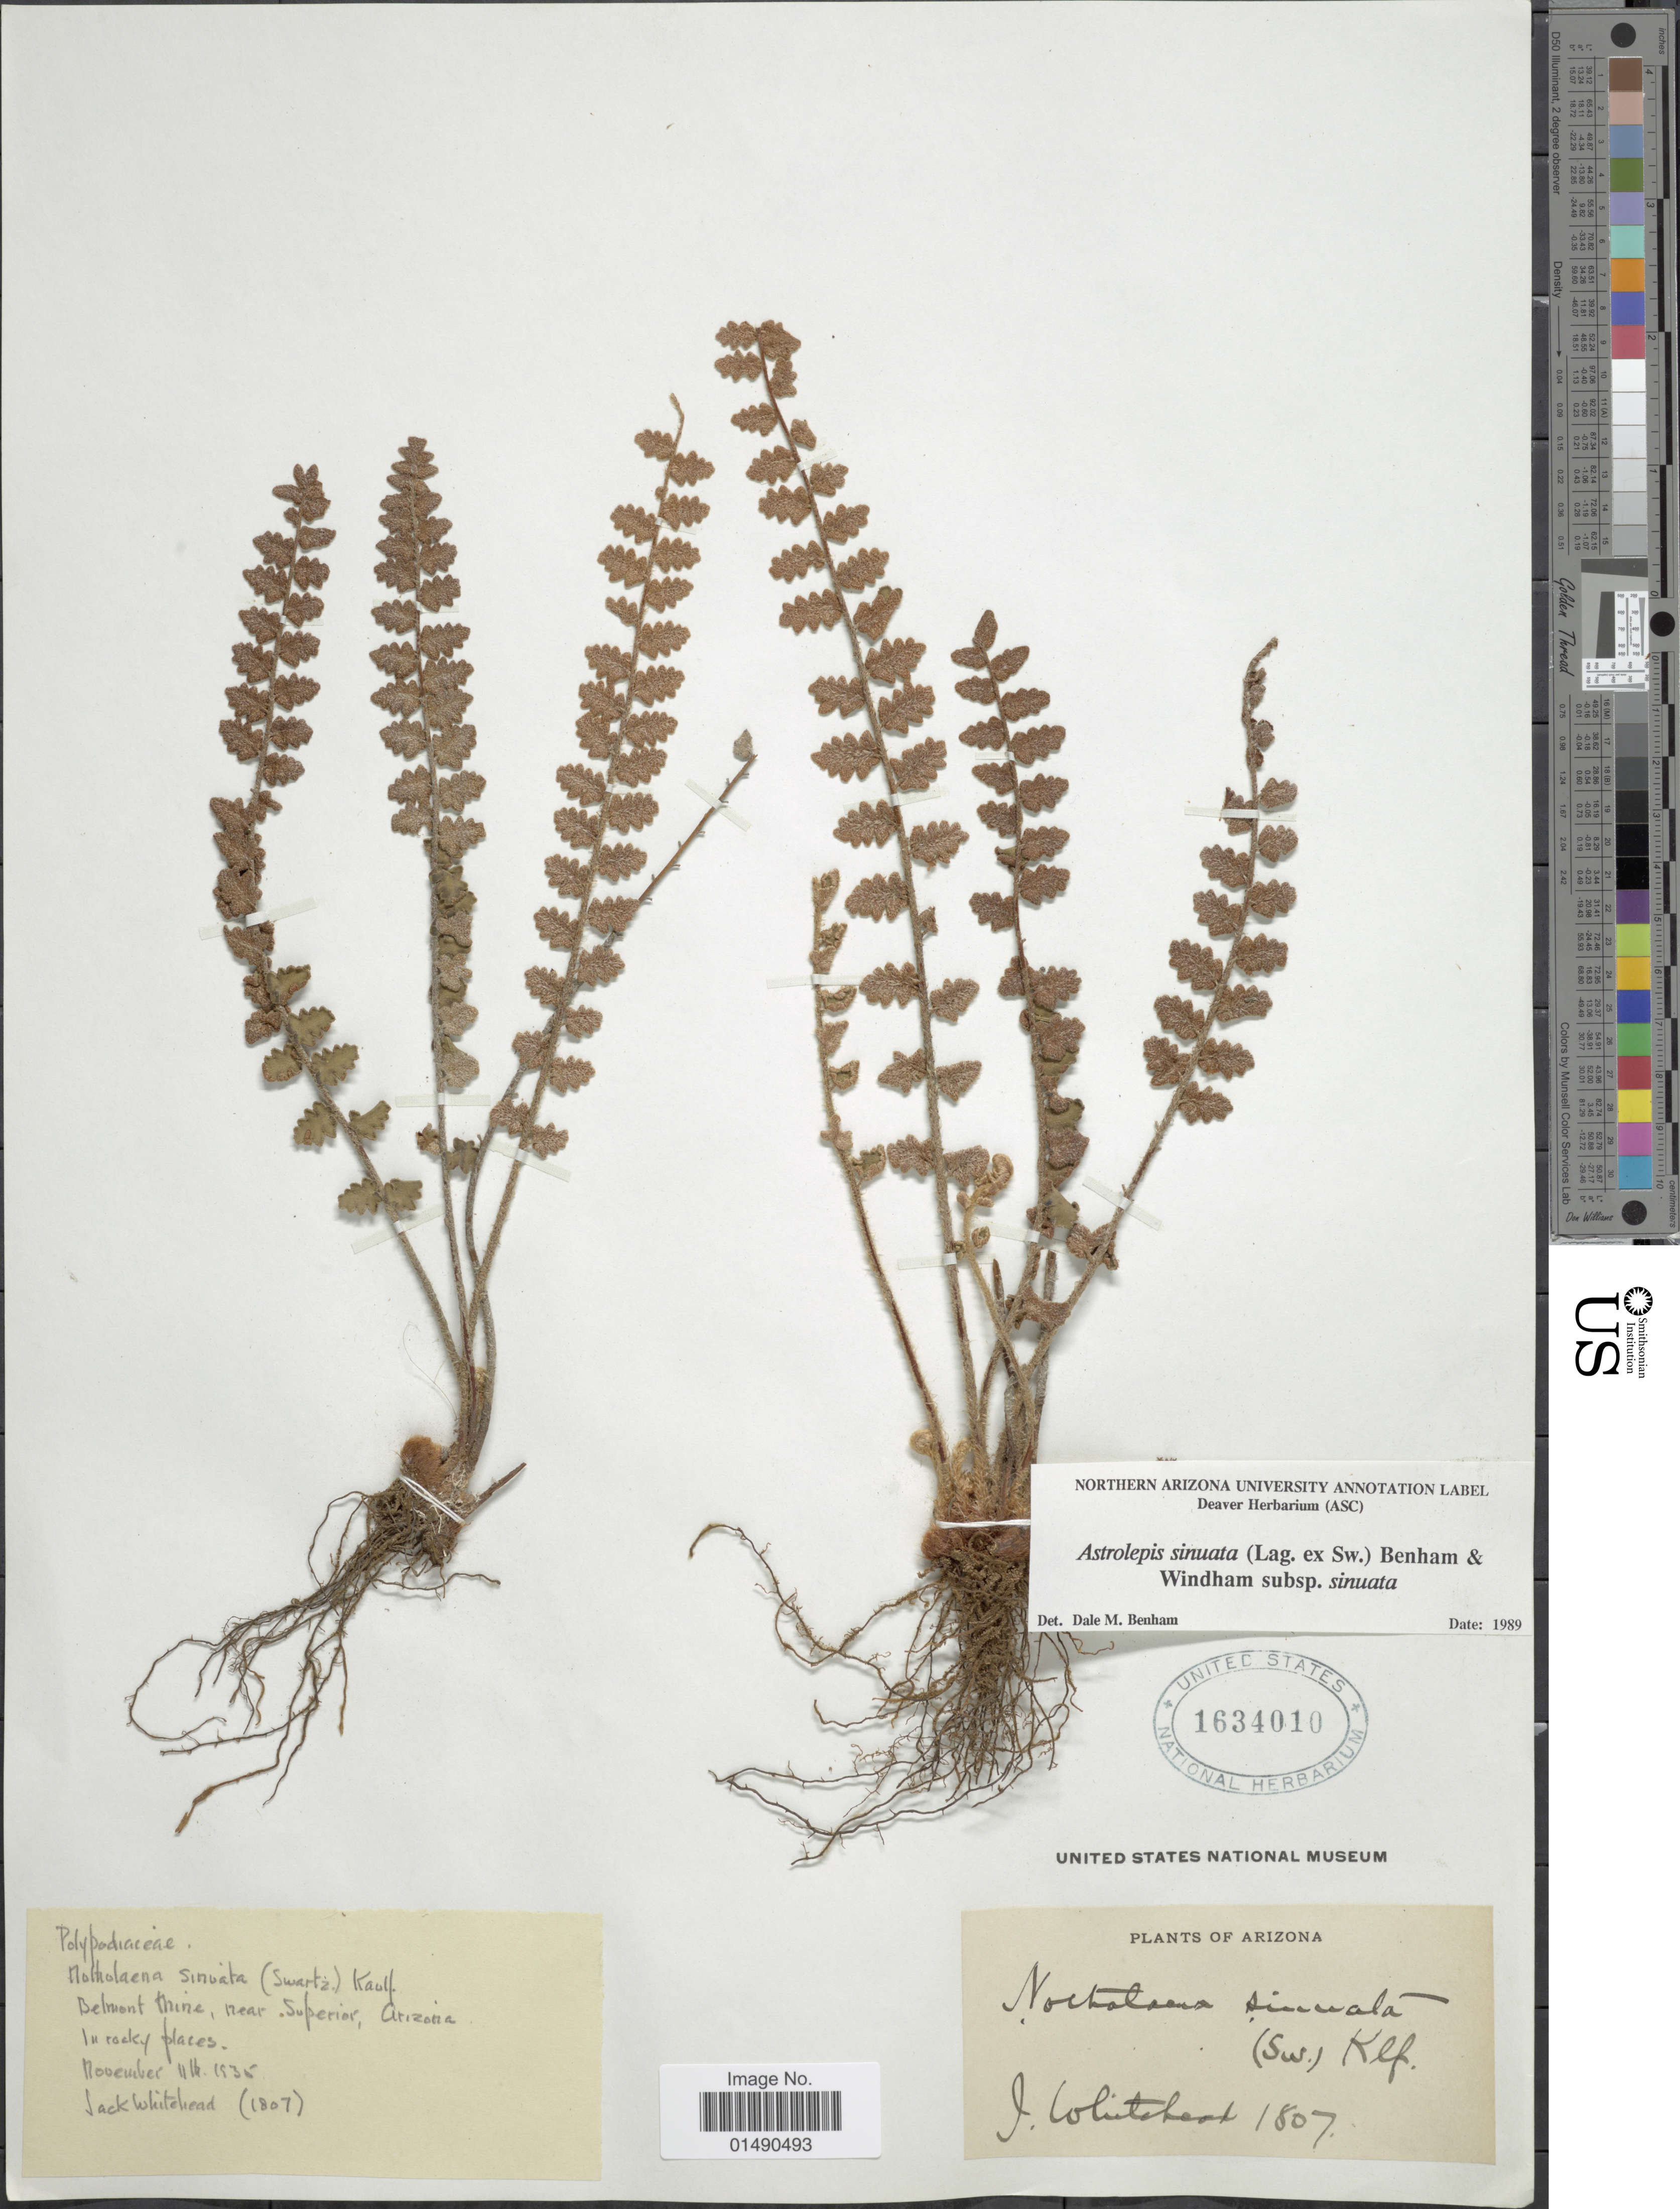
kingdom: Plantae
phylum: Tracheophyta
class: Polypodiopsida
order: Polypodiales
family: Pteridaceae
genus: Astrolepis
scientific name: Astrolepis sinuata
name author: (Lag. ex Sw.) D.M. Benham & Windham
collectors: J. Whitehead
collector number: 1807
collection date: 1935-11-11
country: United States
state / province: Arizona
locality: Belmont Mine, near Superior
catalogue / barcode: US 1634010